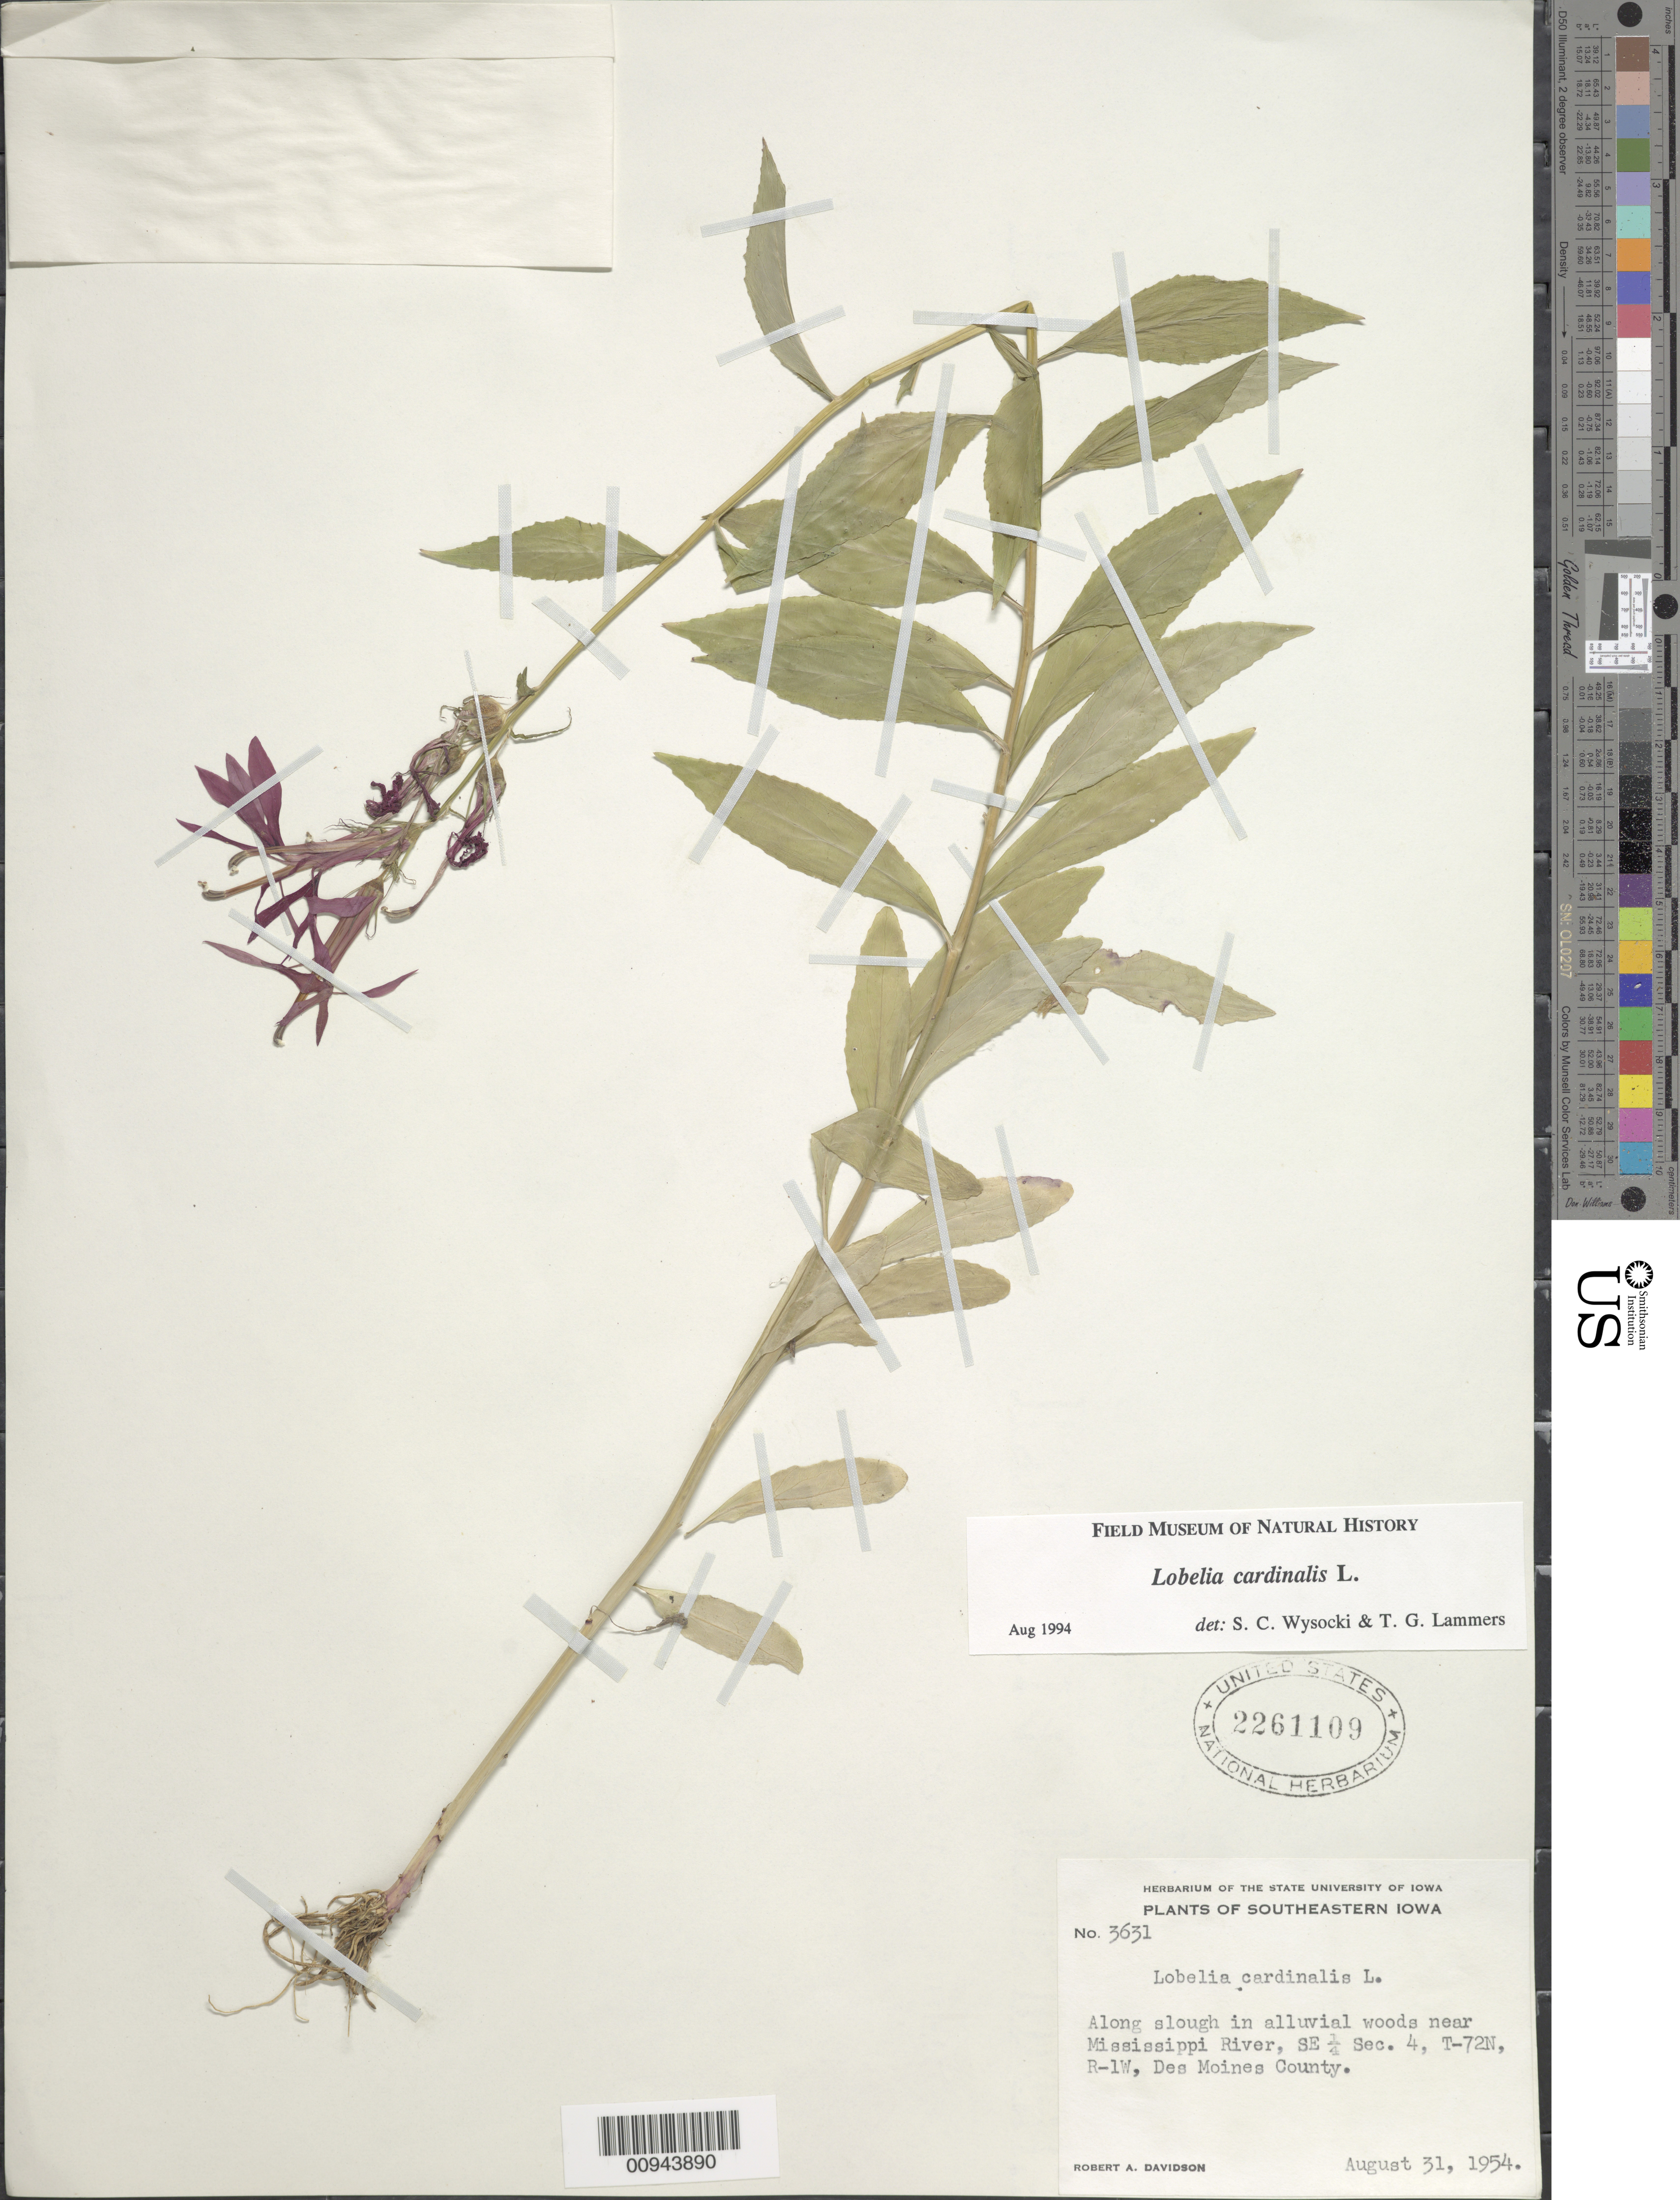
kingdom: Plantae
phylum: Tracheophyta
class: Magnoliopsida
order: Asterales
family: Campanulaceae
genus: Lobelia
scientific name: Lobelia cardinalis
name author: L.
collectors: R. A. Davidson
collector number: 3631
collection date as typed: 31 Aug 1954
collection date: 1954-08-31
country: United States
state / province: Iowa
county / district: Des Moines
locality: Along Mississippi River, SE 1/4 Sec. 4, T-72N, R-1W, Des Moines Co.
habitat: along slough in alluvial woods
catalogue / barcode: US 2261109